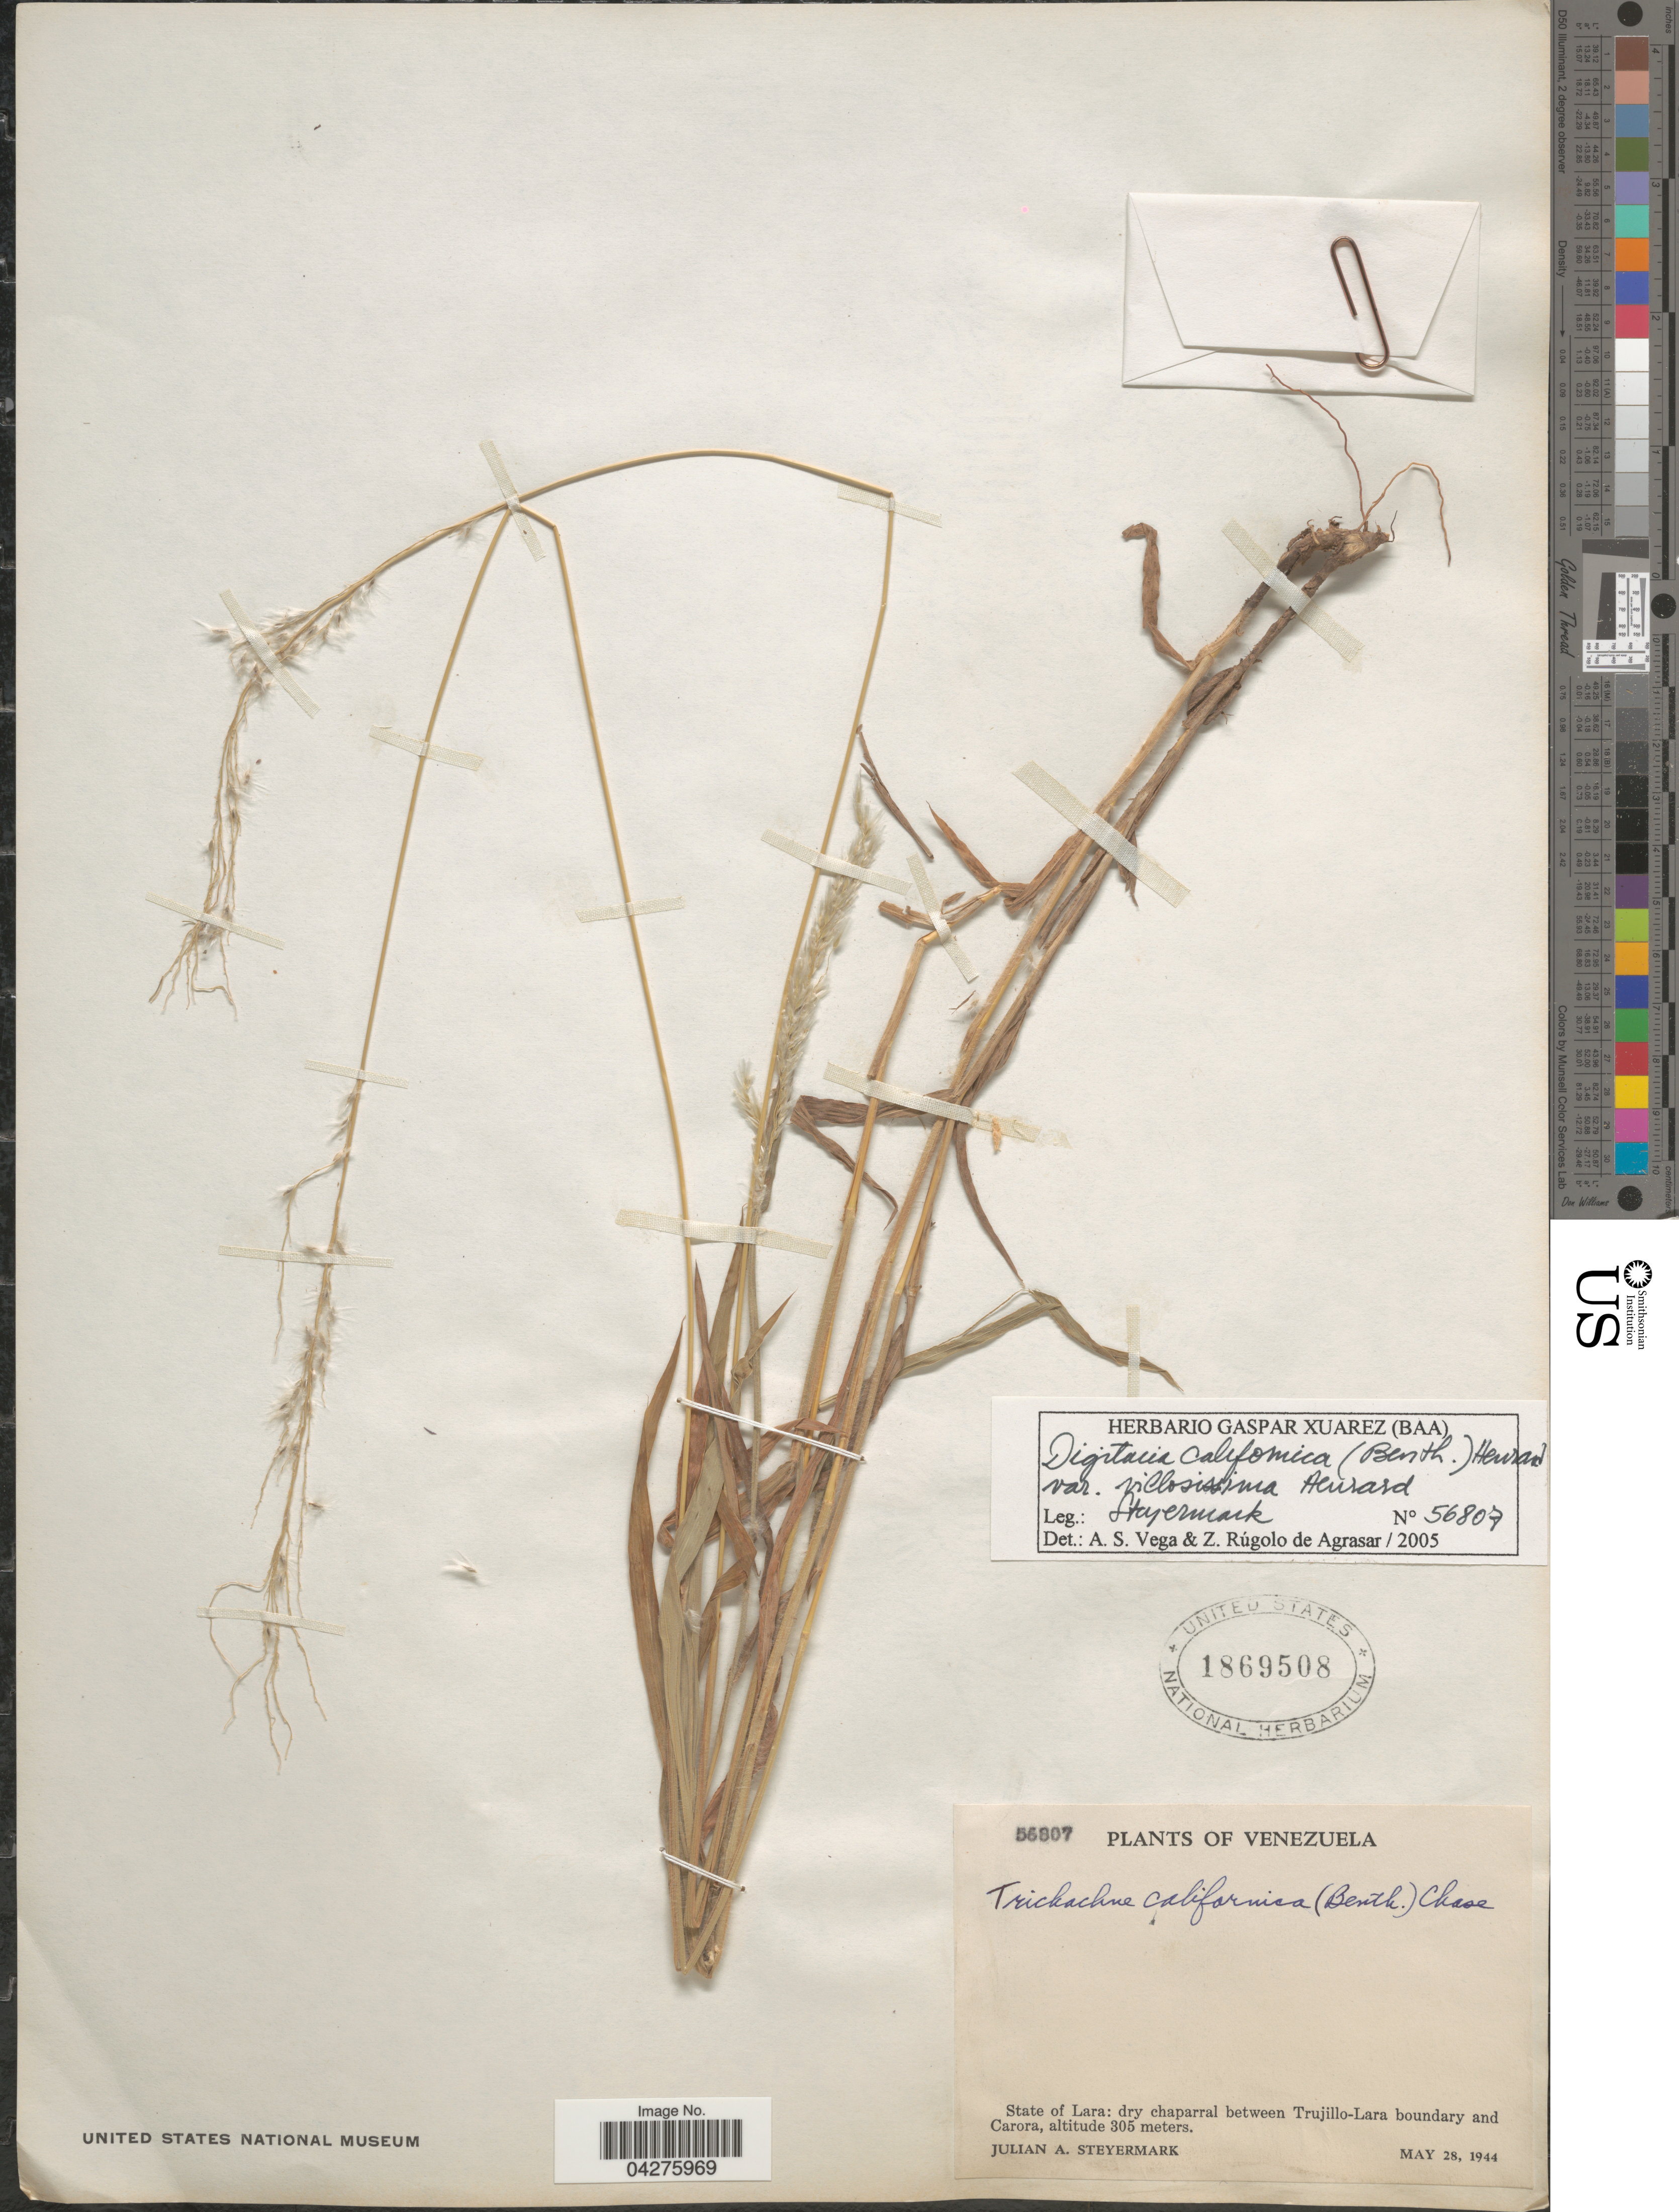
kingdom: Plantae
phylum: Tracheophyta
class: Liliopsida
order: Poales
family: Poaceae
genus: Digitaria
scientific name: Digitaria californica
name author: (Benth.) Henr.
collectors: Standley, Paul Carpenter, Steyermark, Julian Alfred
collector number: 56807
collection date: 1944-05-28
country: Venezuela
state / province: Lara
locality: Dry chaparral between Trujillo-Lara boundary and Carora.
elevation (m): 305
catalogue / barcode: US 1869508